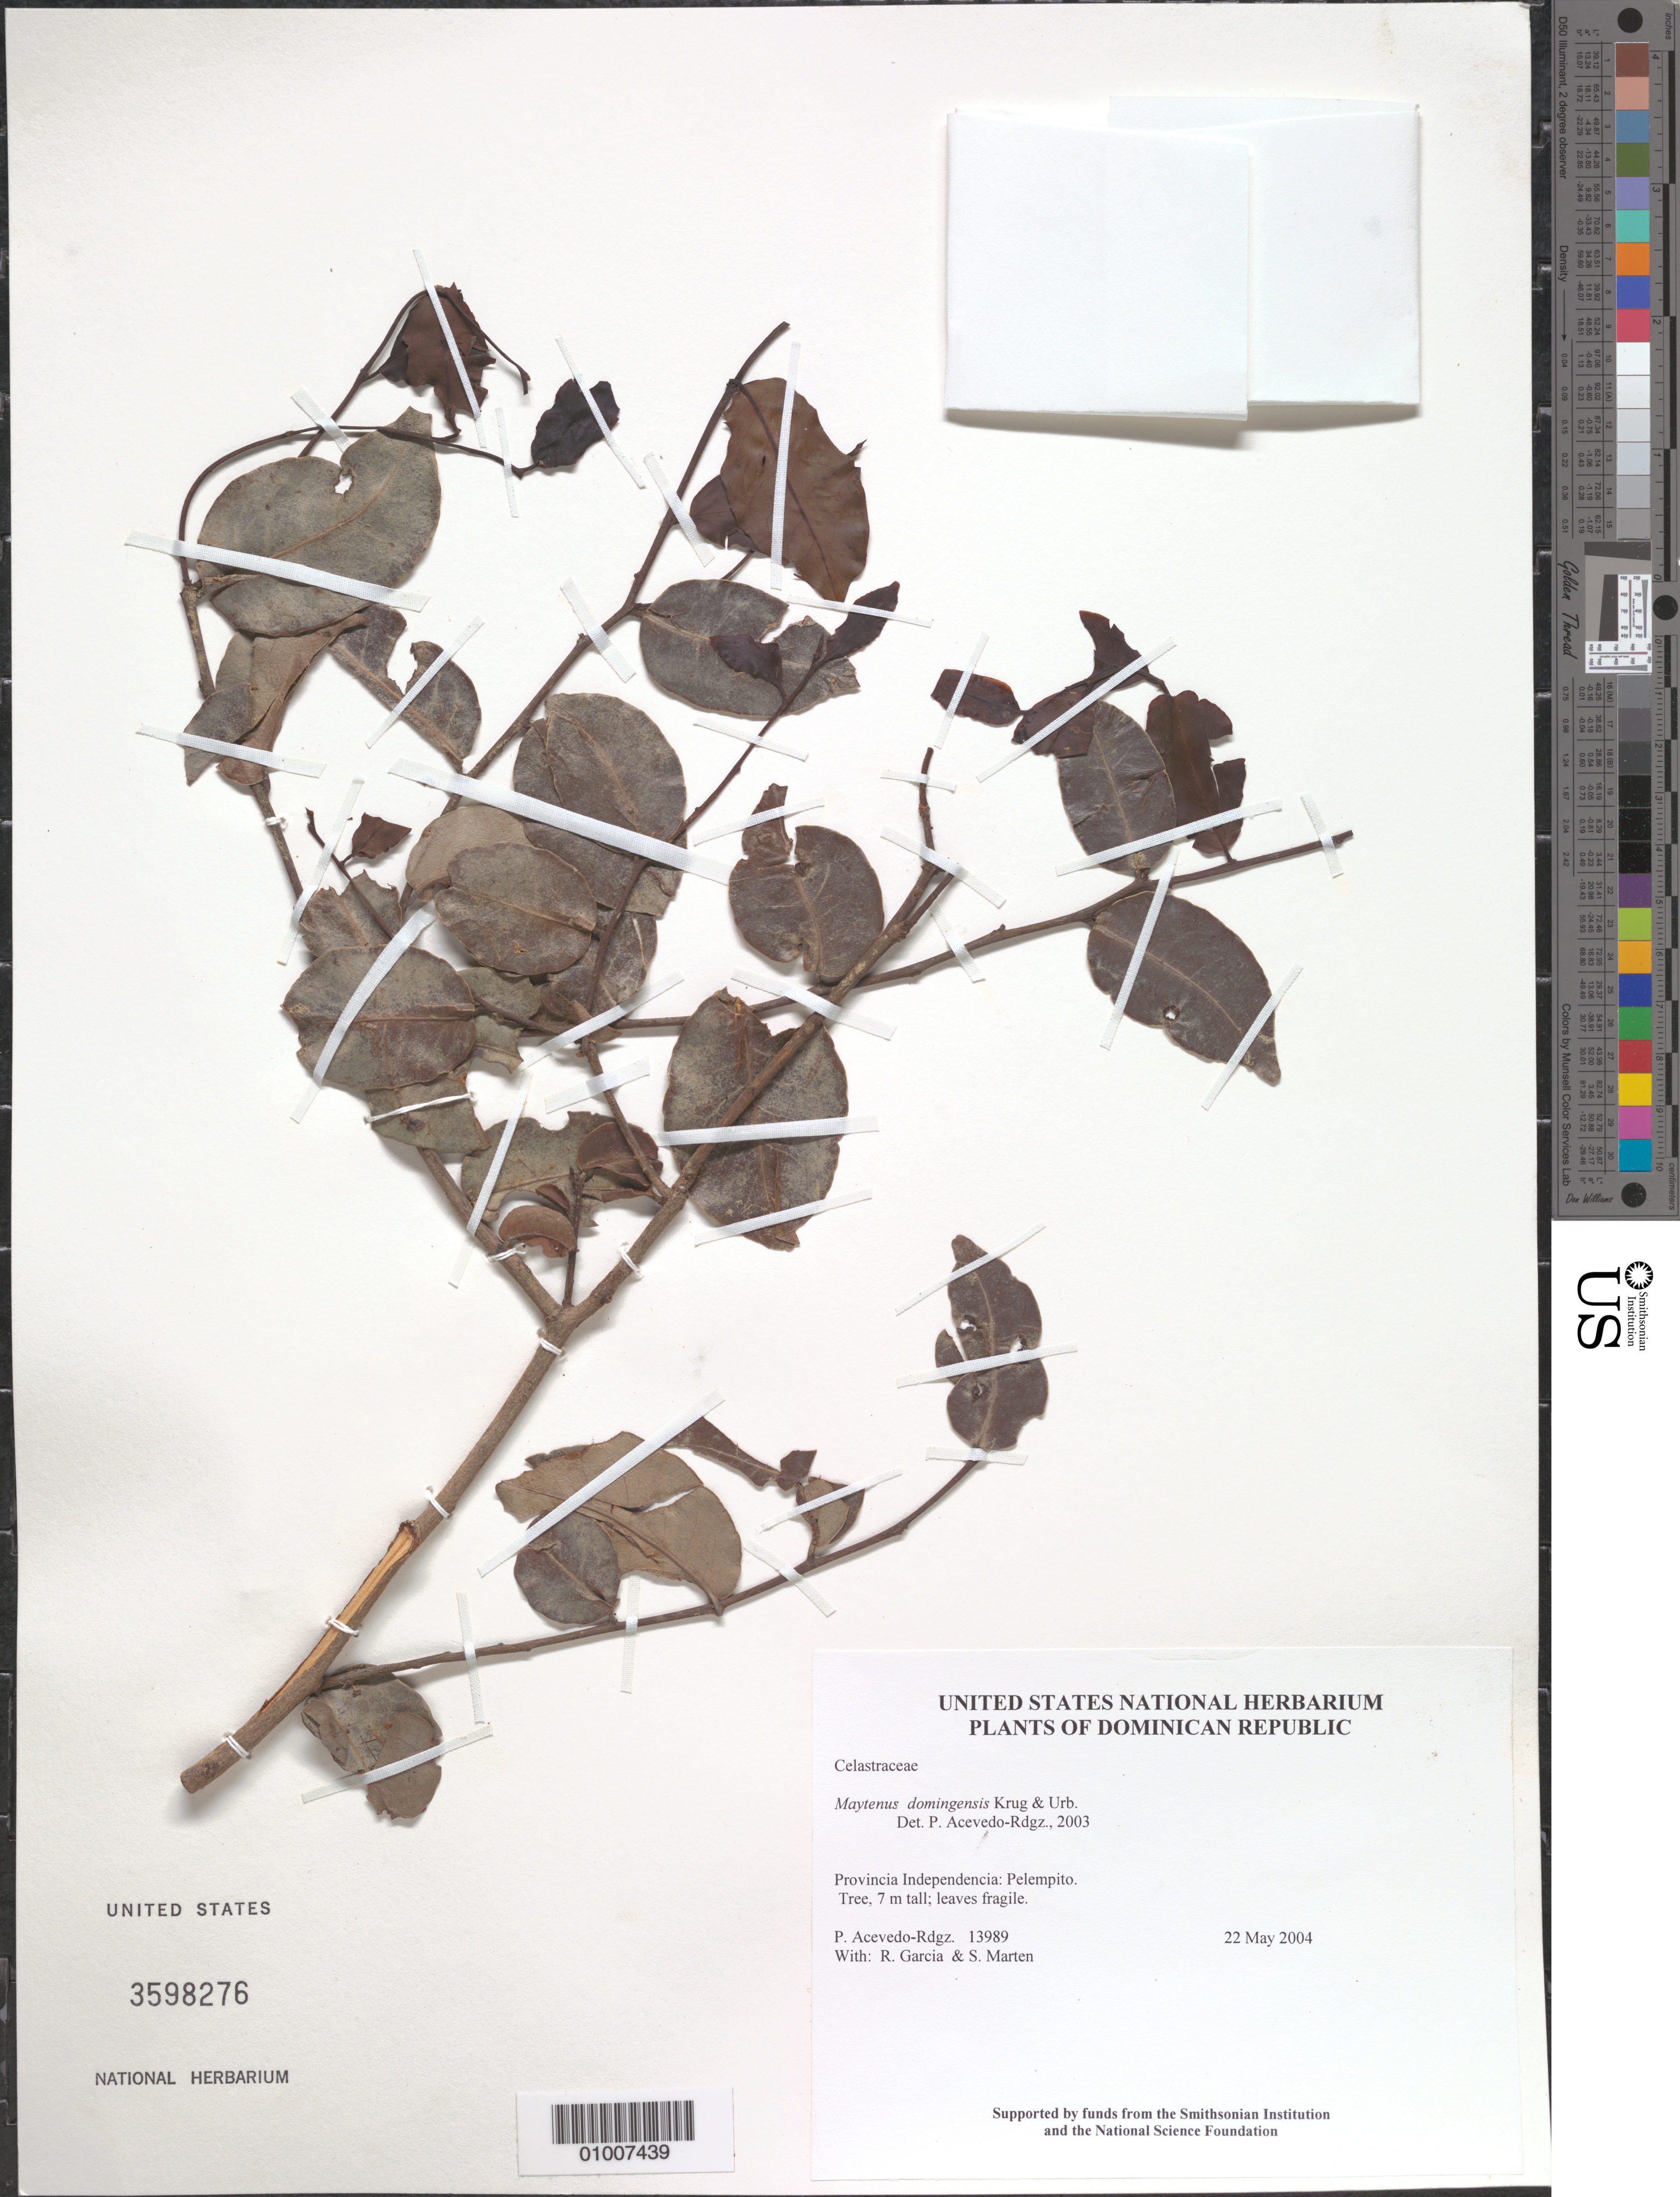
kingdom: Plantae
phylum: Tracheophyta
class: Magnoliopsida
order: Celastrales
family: Celastraceae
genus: Maytenus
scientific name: Maytenus domingensis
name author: Krug & Urb.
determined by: Acevedo-Rodríguez, P., (BOT), Smithsonian Institution - National Museum of Natural History (UNITED STATES)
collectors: P. Acevedo-Rodr., R. G. García & S. Marten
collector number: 13989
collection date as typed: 22 May 2004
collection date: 2004-05-22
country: Dominican Republic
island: Hispaniola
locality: Provincia Independencia: Pelempito.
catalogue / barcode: US 3598276